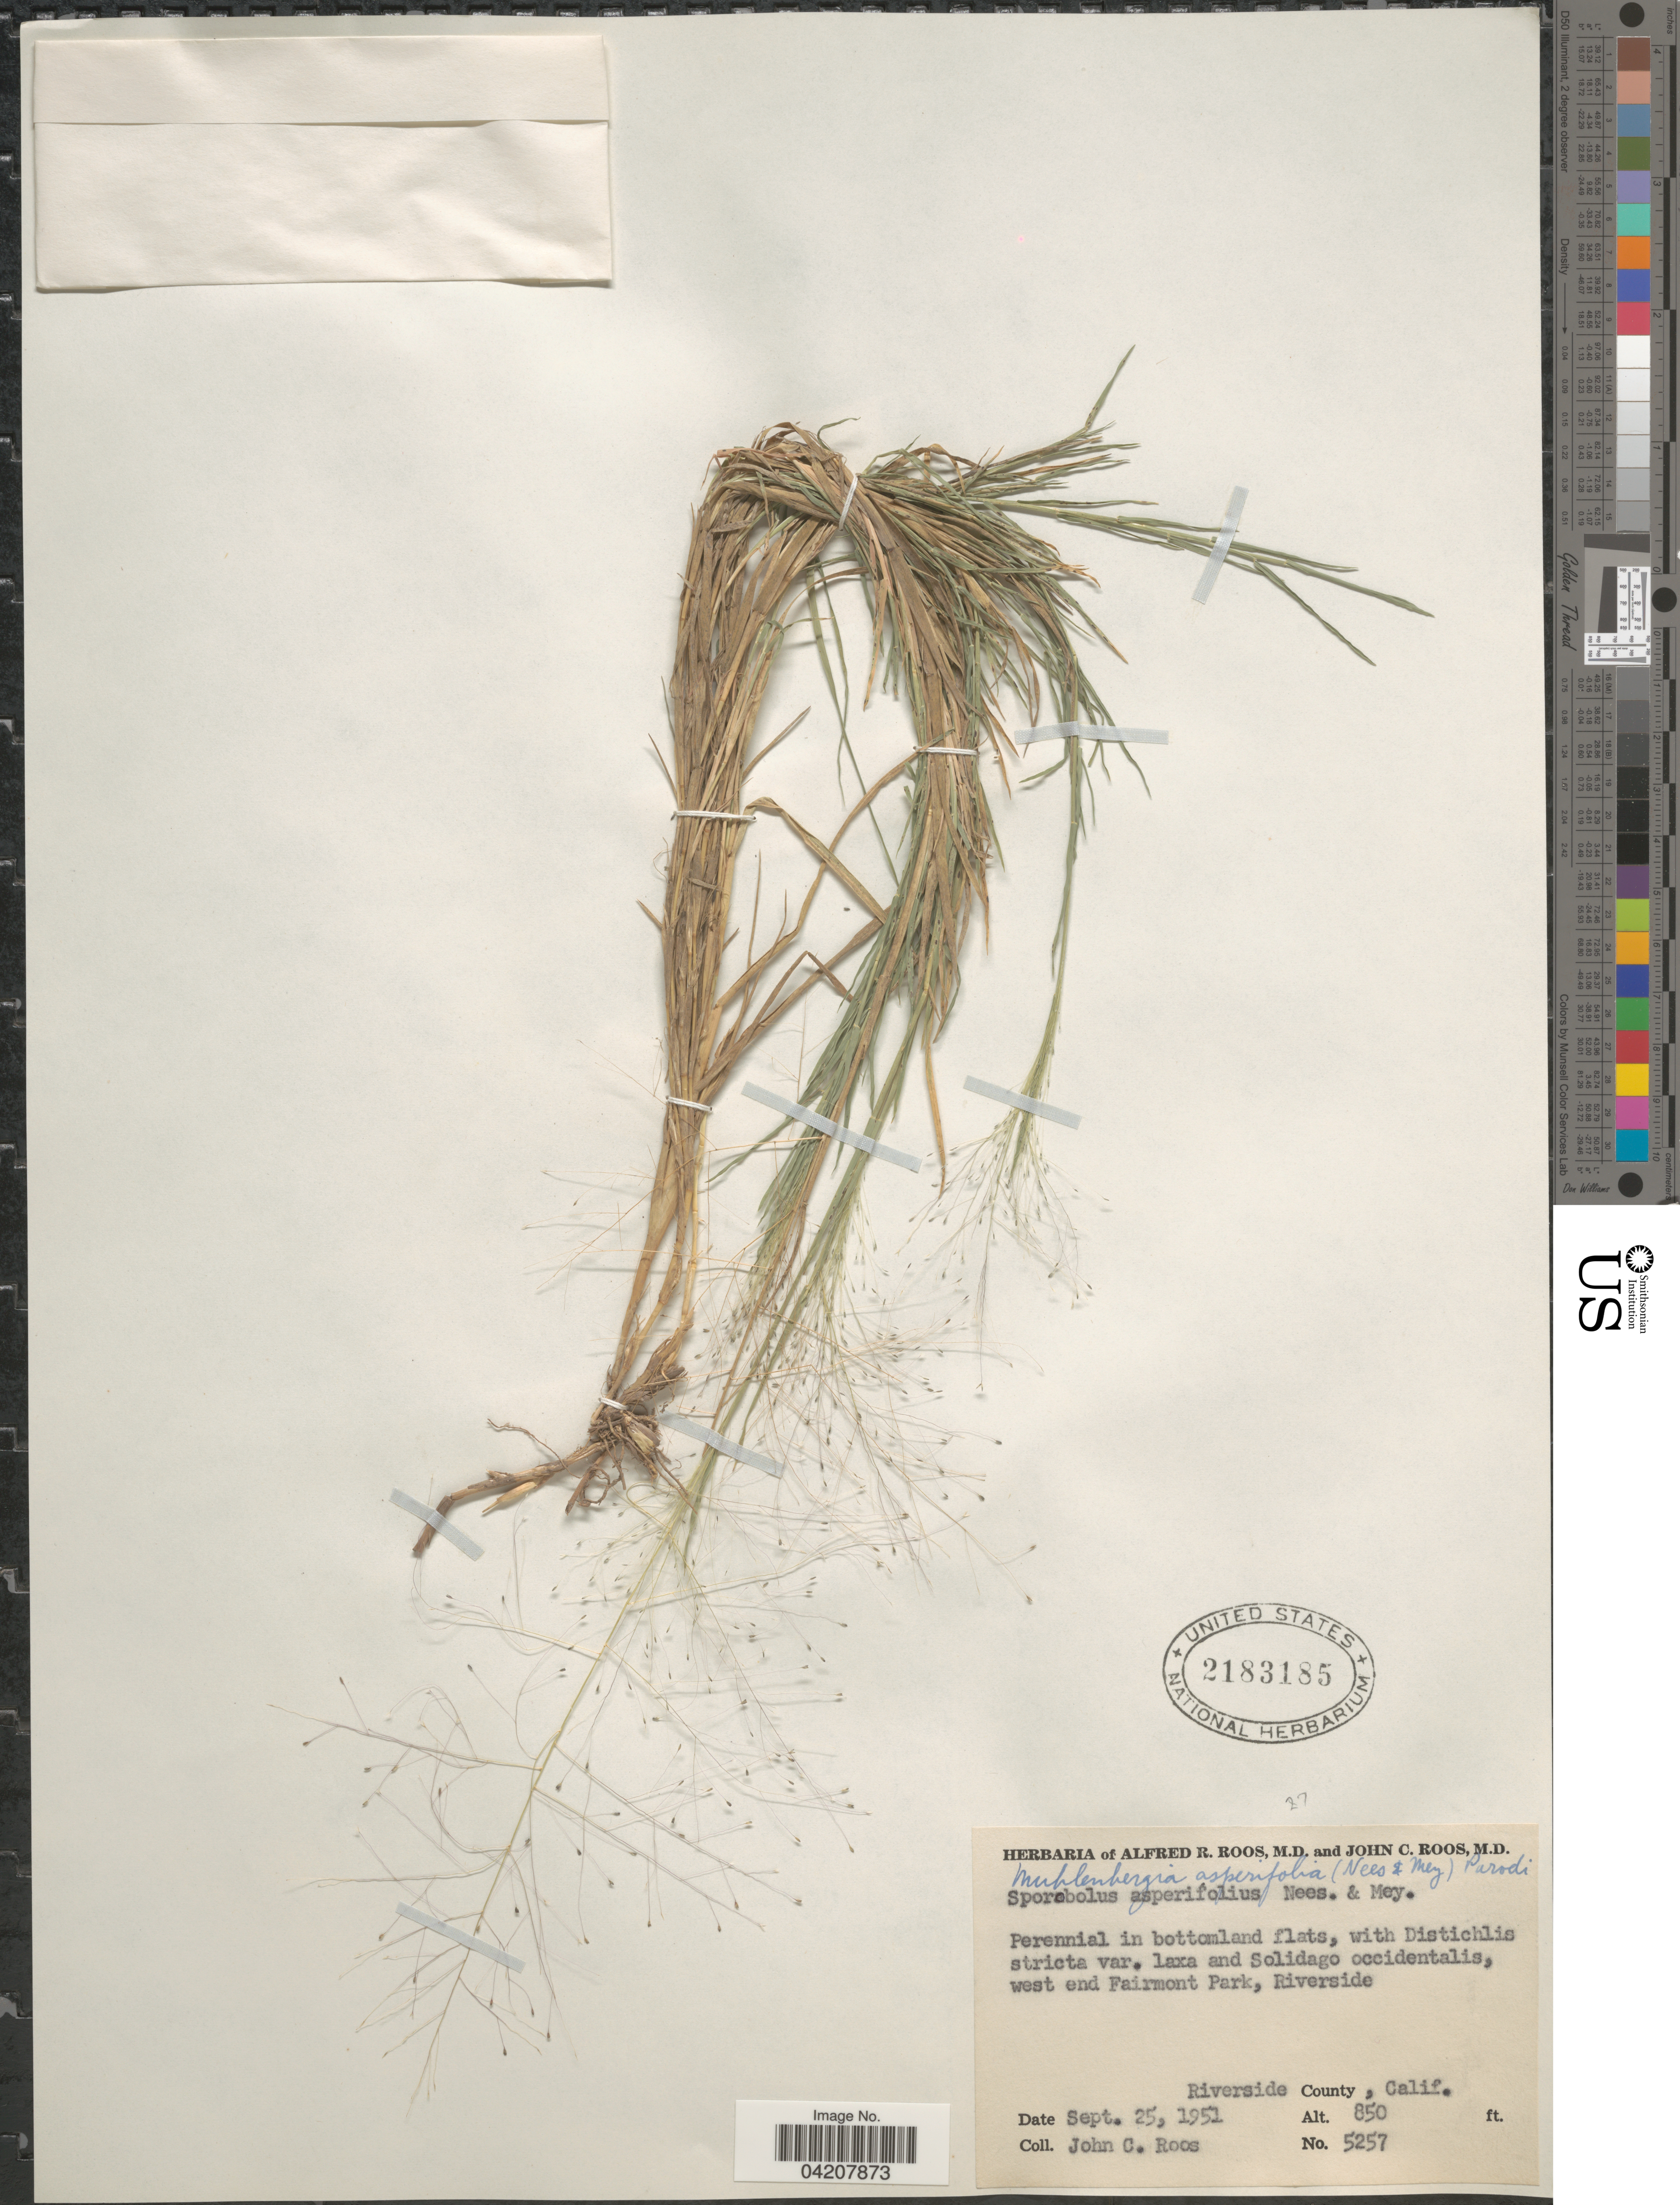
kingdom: Plantae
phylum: Tracheophyta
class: Liliopsida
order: Poales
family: Poaceae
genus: Muhlenbergia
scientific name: Muhlenbergia asperifolia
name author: (Nees & Meyen ex Trin.) Parodi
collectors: J. C. Roos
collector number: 5257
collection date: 1951-09-25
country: United States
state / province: California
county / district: Riverside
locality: West end Fairmont Park, Riverside. Riverside County.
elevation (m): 259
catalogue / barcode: US 2183185